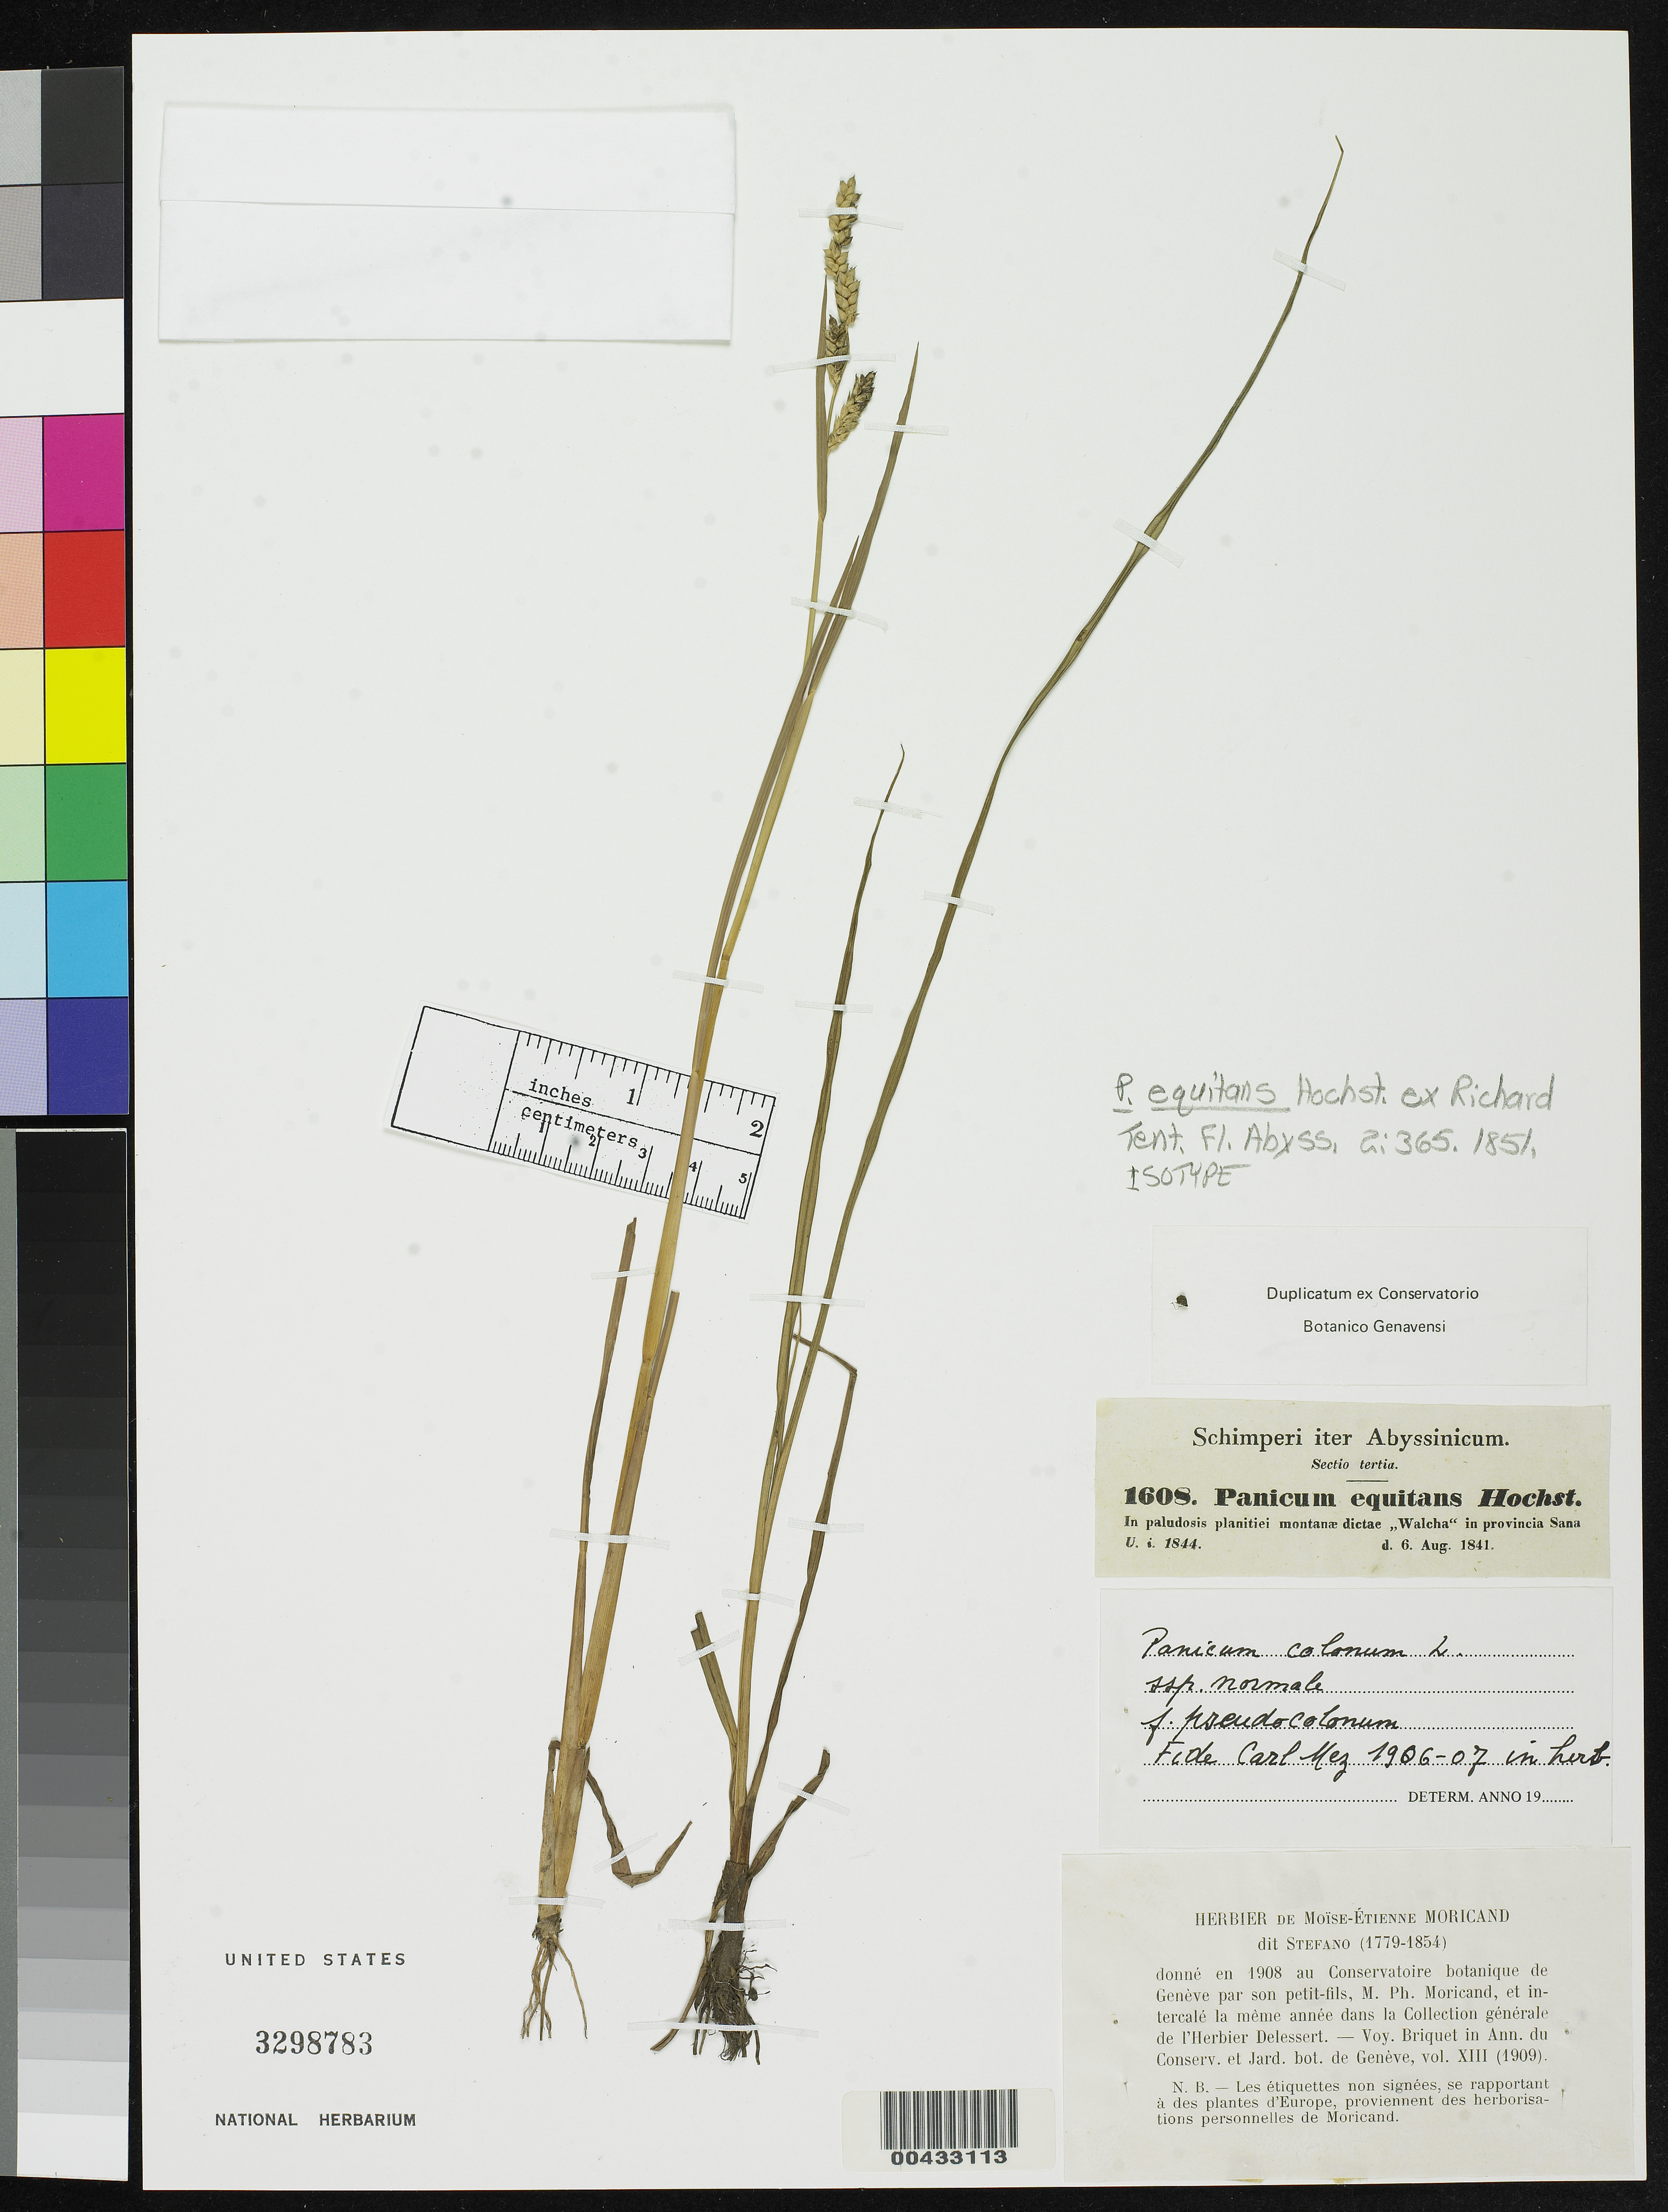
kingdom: Plantae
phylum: Tracheophyta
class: Liliopsida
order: Poales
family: Poaceae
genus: Panicum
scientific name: Panicum equitans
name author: Hochst. ex A. Rich.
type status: Isotype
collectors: G. W. Schimper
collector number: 1608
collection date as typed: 06 Aug 1841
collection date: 1841-08-06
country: Ethiopia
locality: In paludosis planitiei montanae dictae Walcha in Provincia Sana. [In marshy plains and mountains (dictae) of Walcha in Sana Province?]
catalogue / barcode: US 3298783